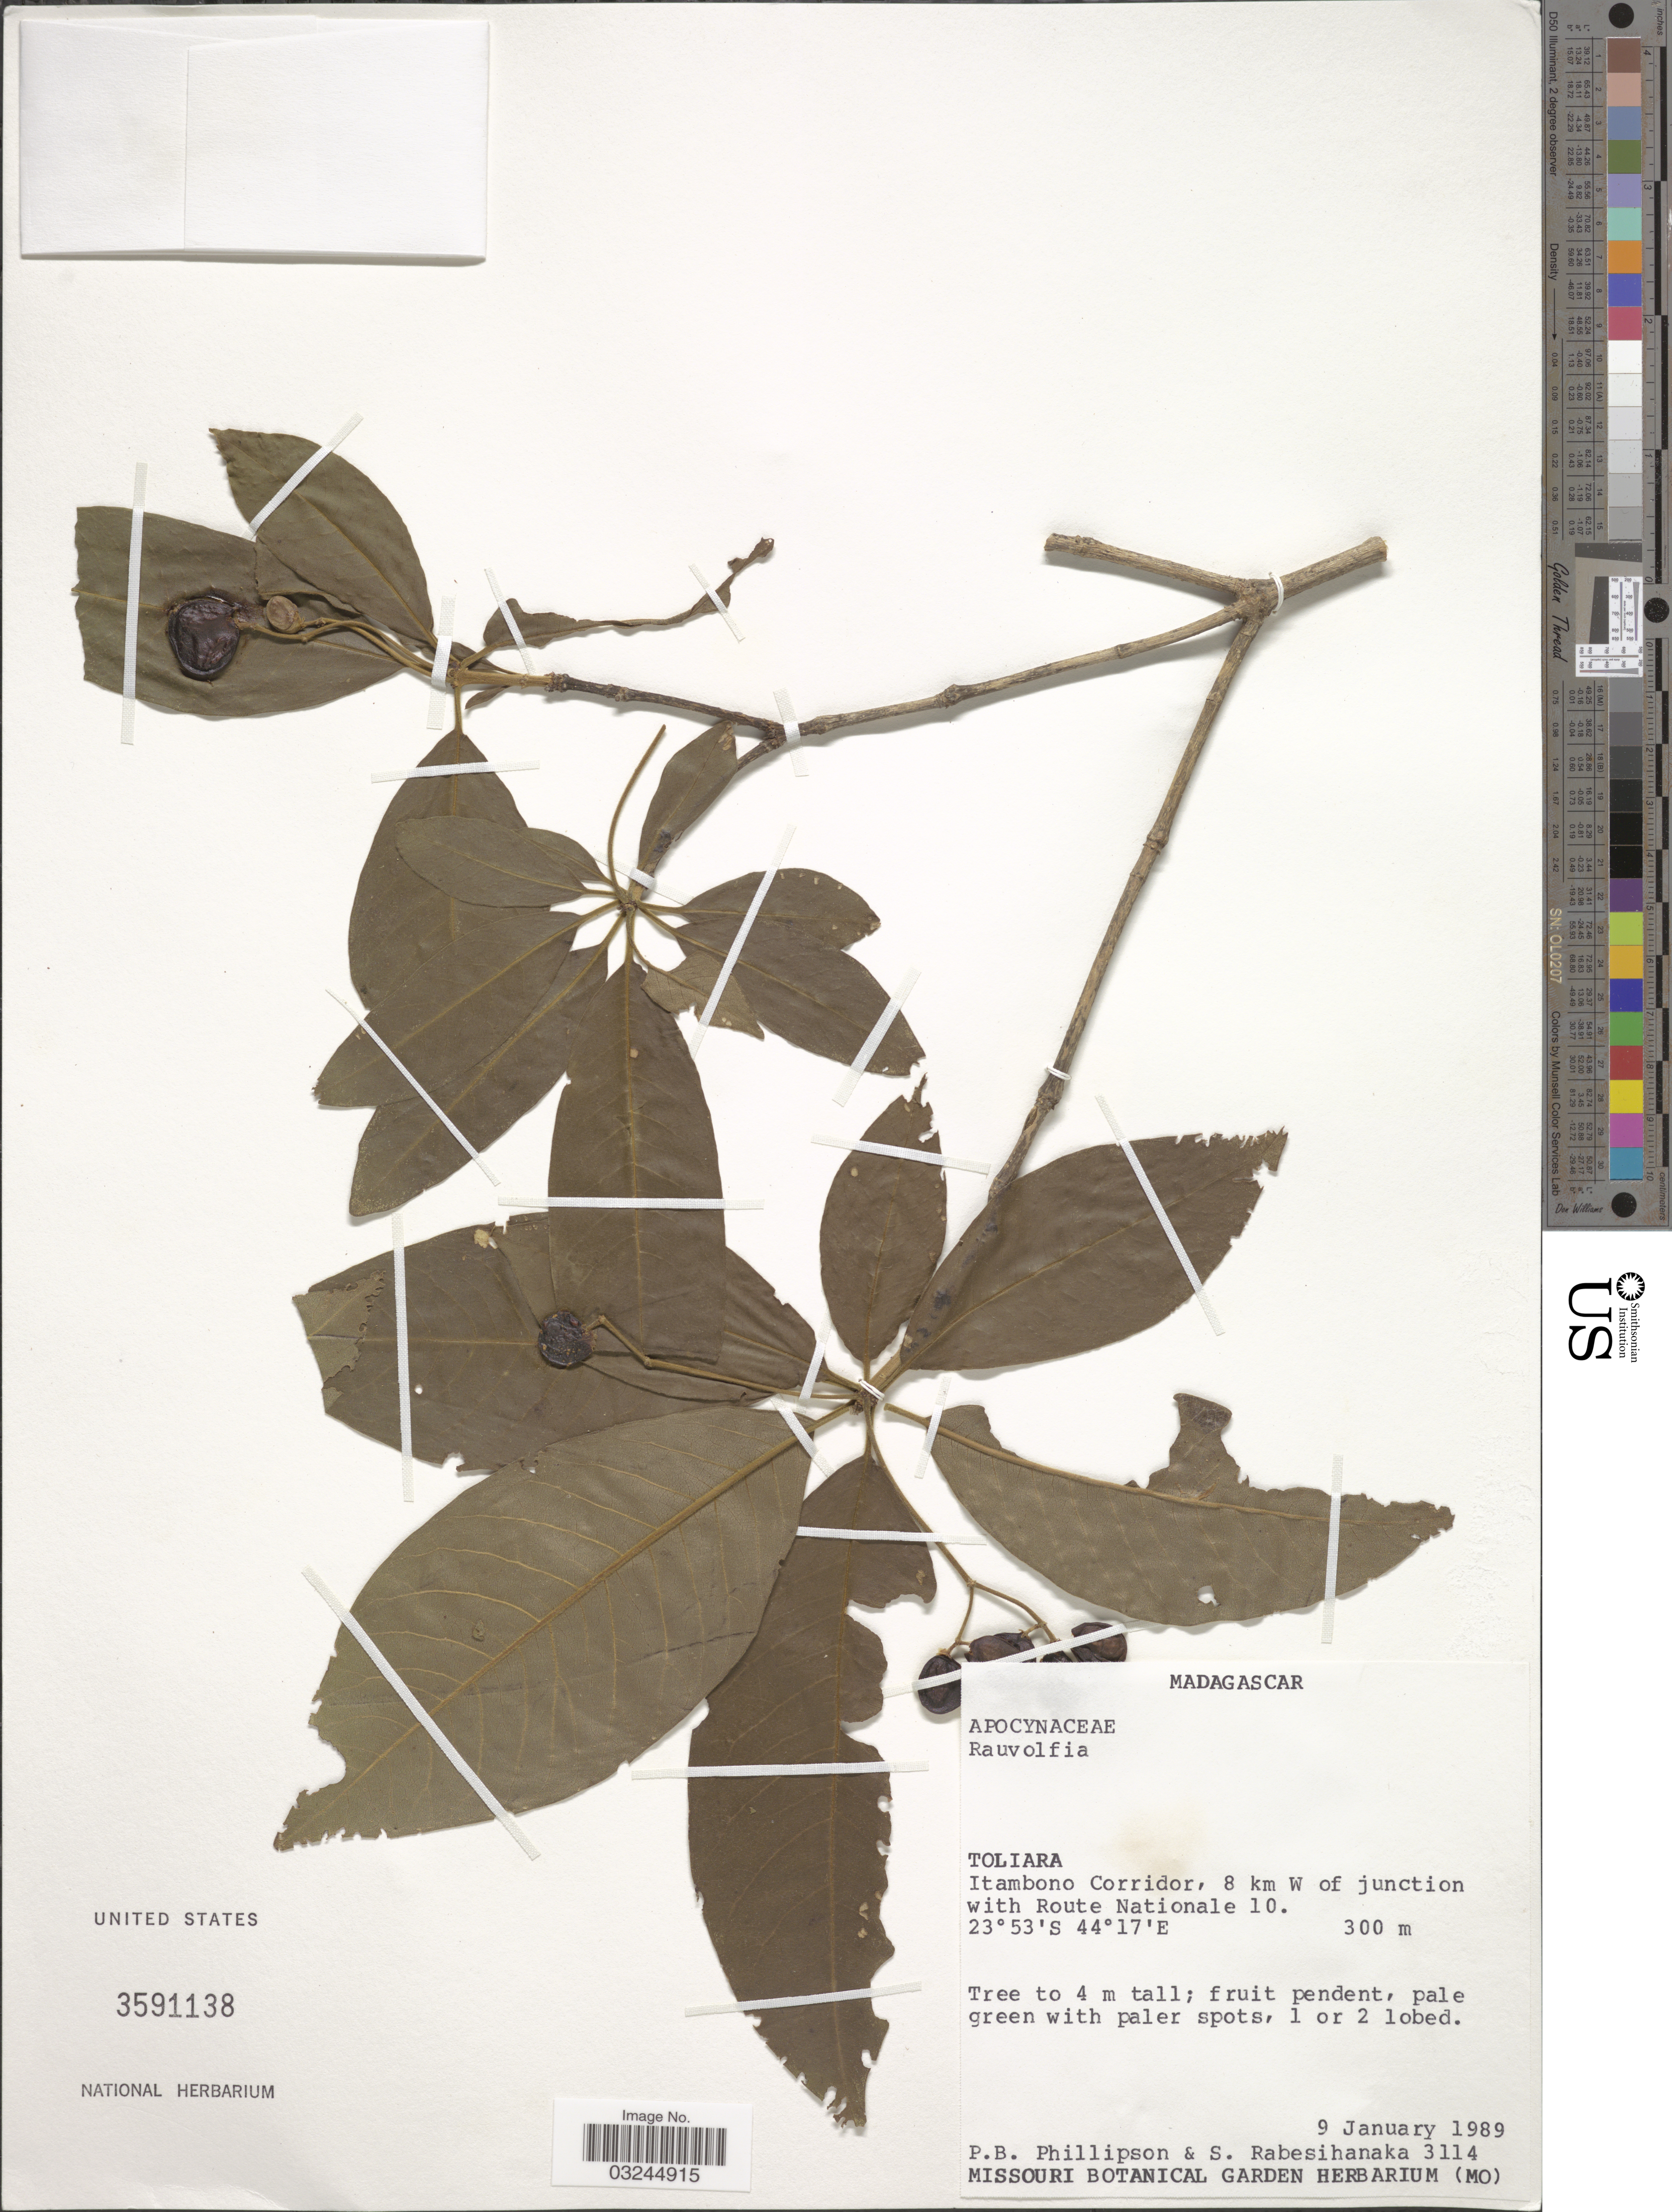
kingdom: Plantae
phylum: Tracheophyta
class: Magnoliopsida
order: Gentianales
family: Apocynaceae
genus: Rauvolfia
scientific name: Rauvolfia sp.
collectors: P. B. Phillipson & S. Rabesihanaka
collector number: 3114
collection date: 1989-01-09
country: Madagascar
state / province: Atsimo-Andrefana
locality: Itambono Corridor, 8 km W of junction with Route Nationale 10.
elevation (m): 300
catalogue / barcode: US 3591138